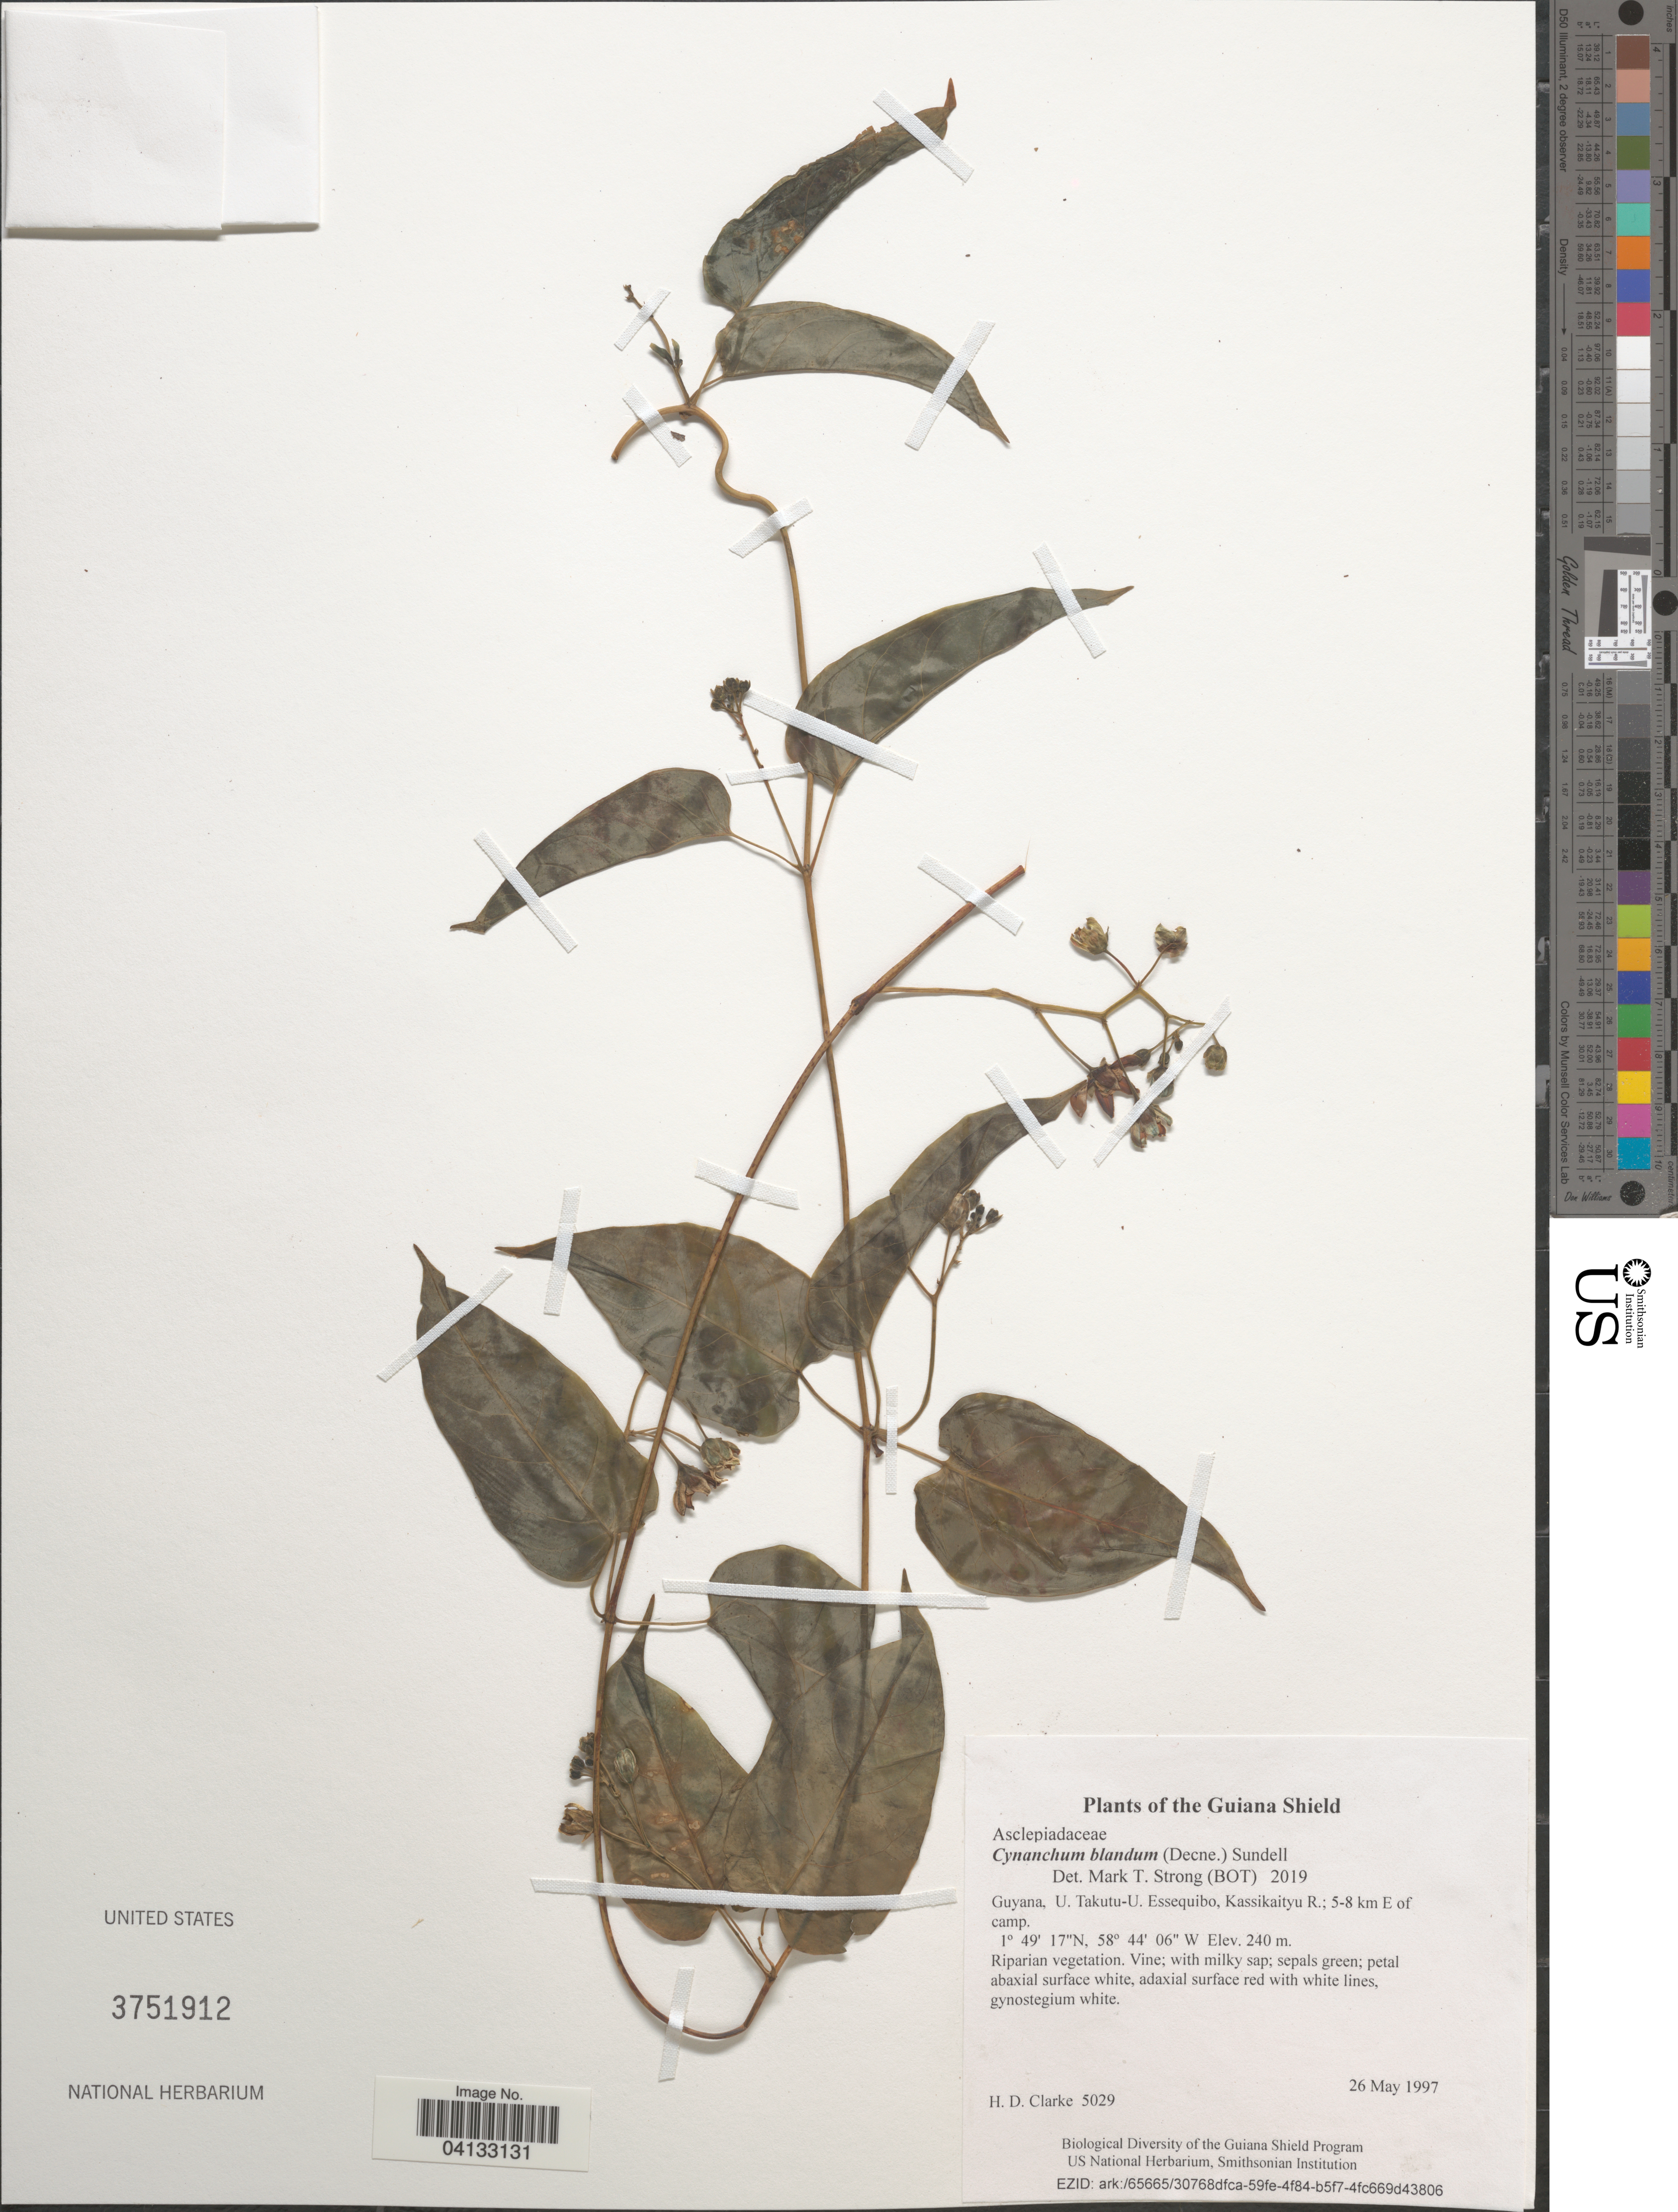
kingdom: Plantae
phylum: Tracheophyta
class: Magnoliopsida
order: Gentianales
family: Apocynaceae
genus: Cynanchum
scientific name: Cynanchum blandum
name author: (Decne.) Sundell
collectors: H. D. Clarke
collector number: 5029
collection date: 1997-05-26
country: Guyana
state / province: U. Takutu-U. Essequibo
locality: Guiana Shield. Kassikaityu R.; 5-8 km E of camp.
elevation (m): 240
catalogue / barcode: US 3751912